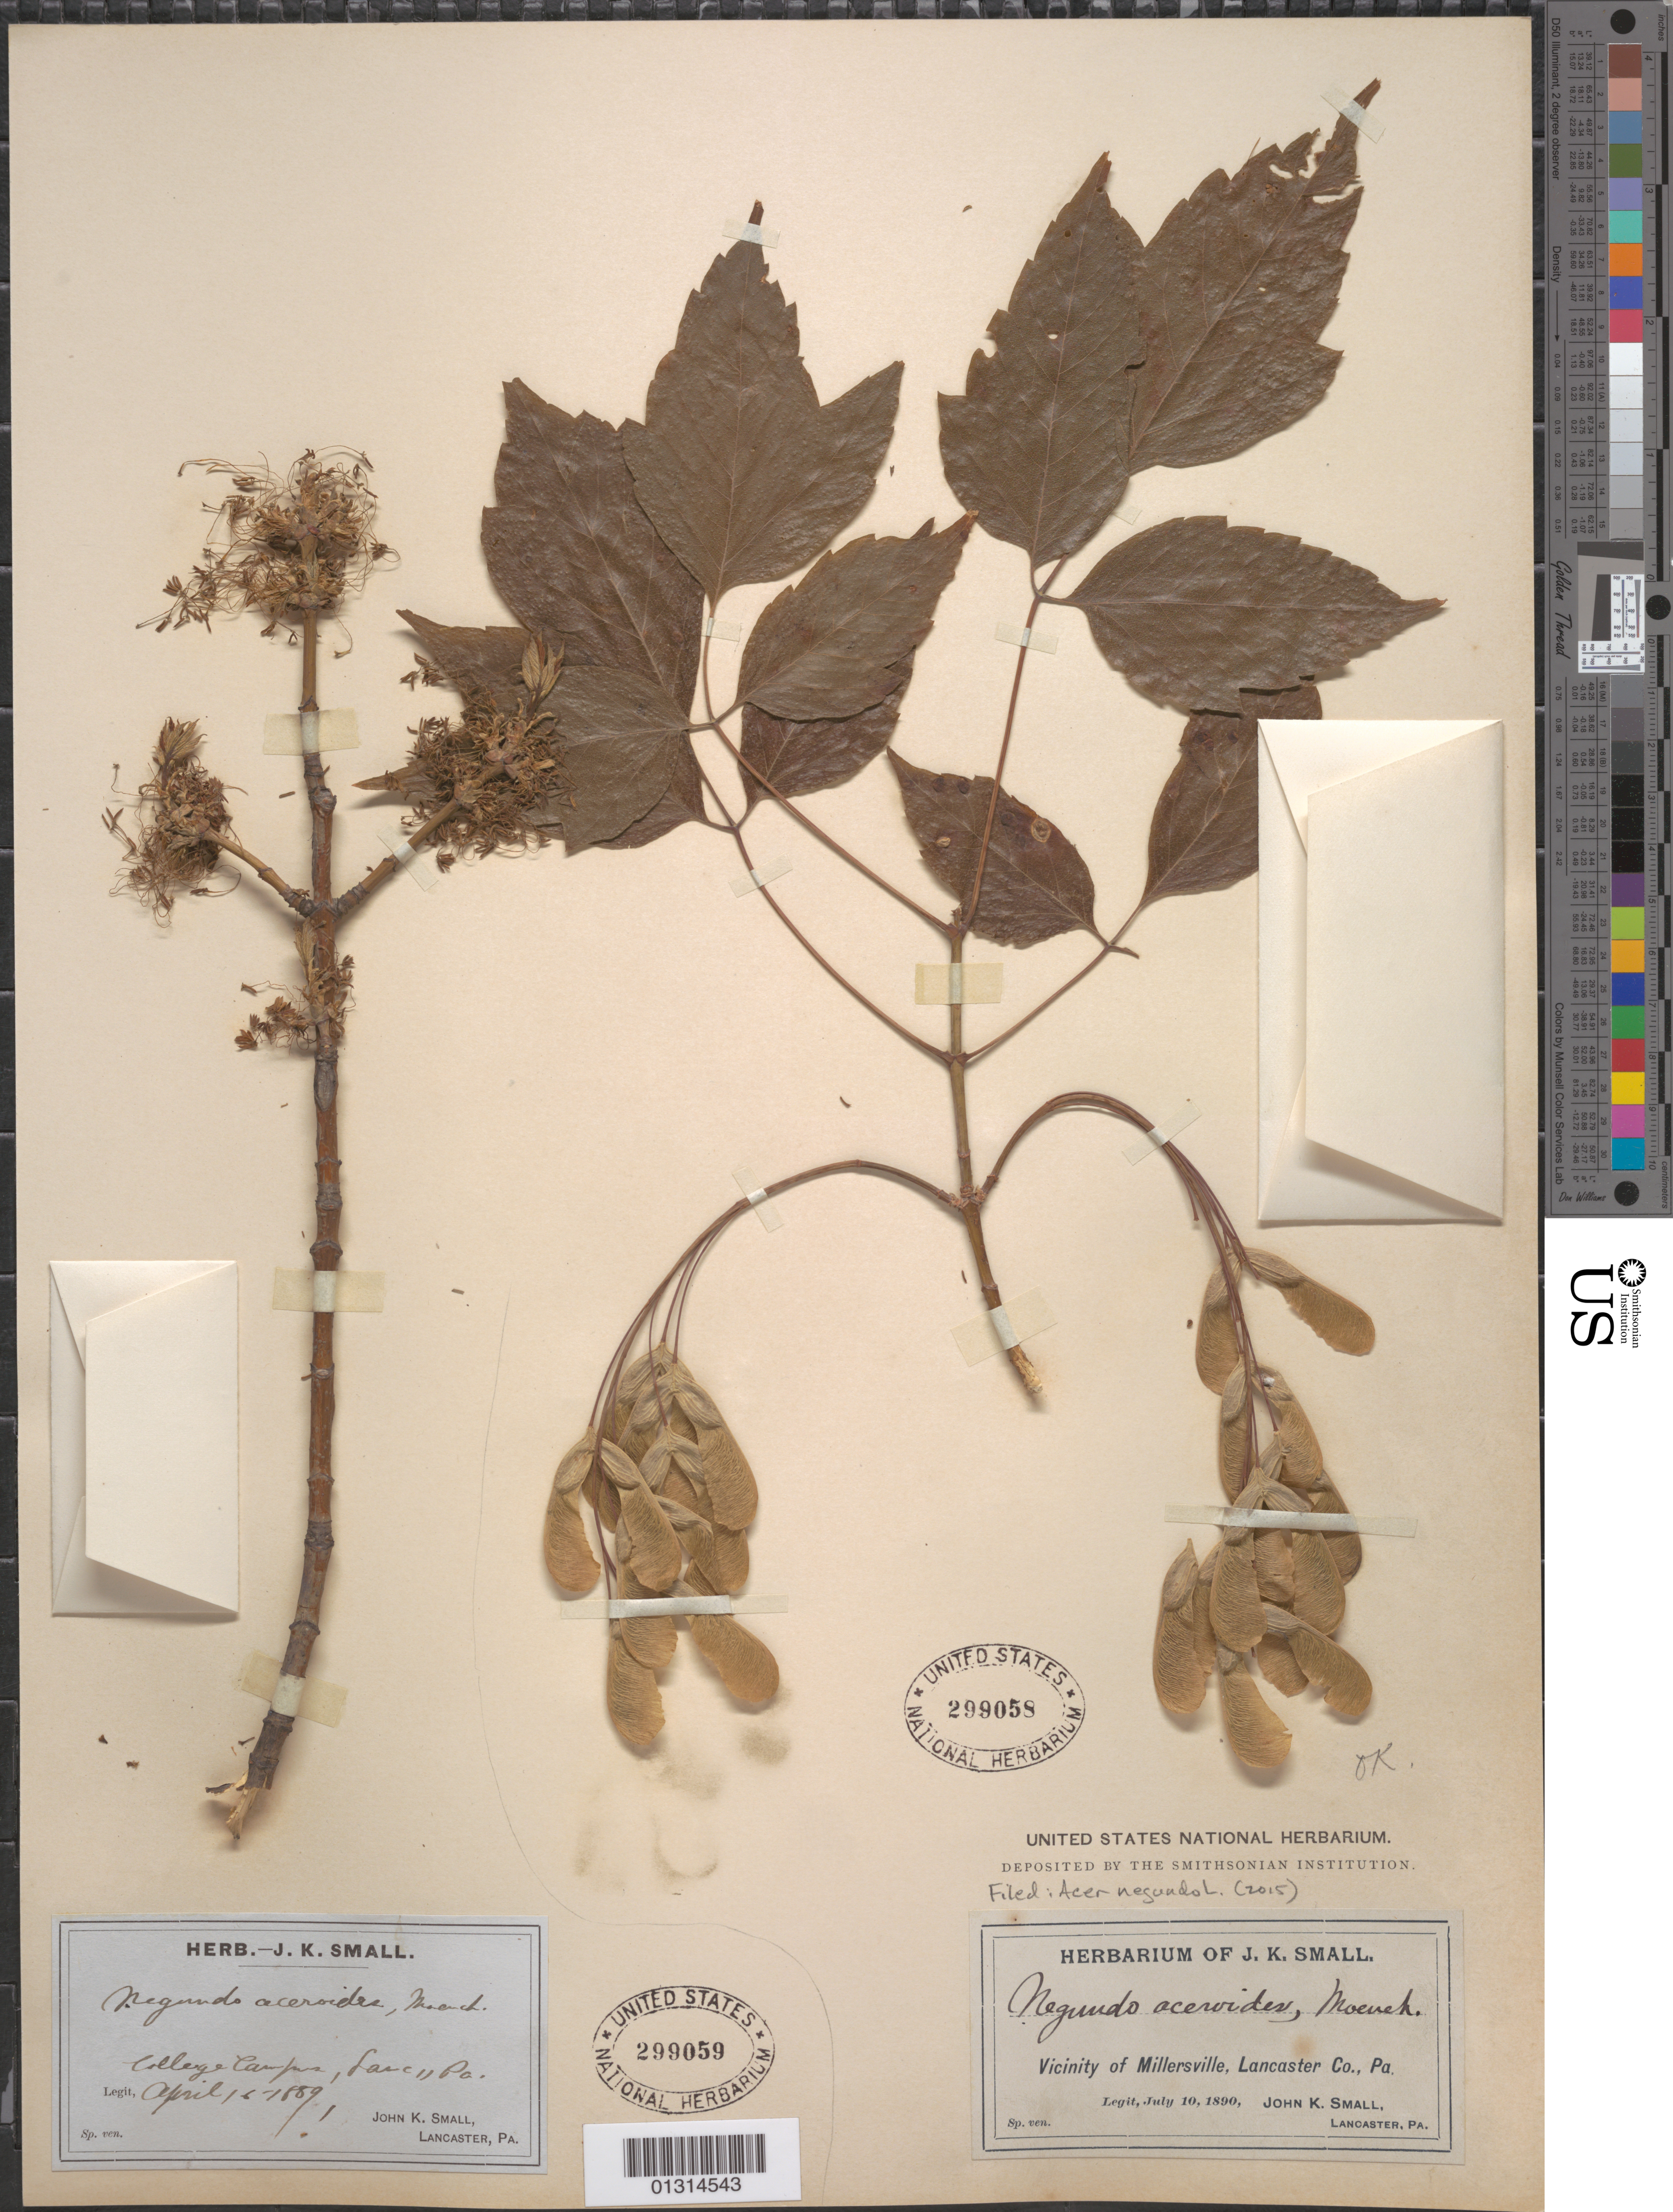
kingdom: Plantae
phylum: Tracheophyta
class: Magnoliopsida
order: Sapindales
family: Sapindaceae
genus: Acer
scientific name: Acer negundo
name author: L.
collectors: J. K. Small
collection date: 1890-07-10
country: United States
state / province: Pennsylvania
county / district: Lancaster County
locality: Lancaster County, vicinity of Millersville.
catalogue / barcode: US 299058-2